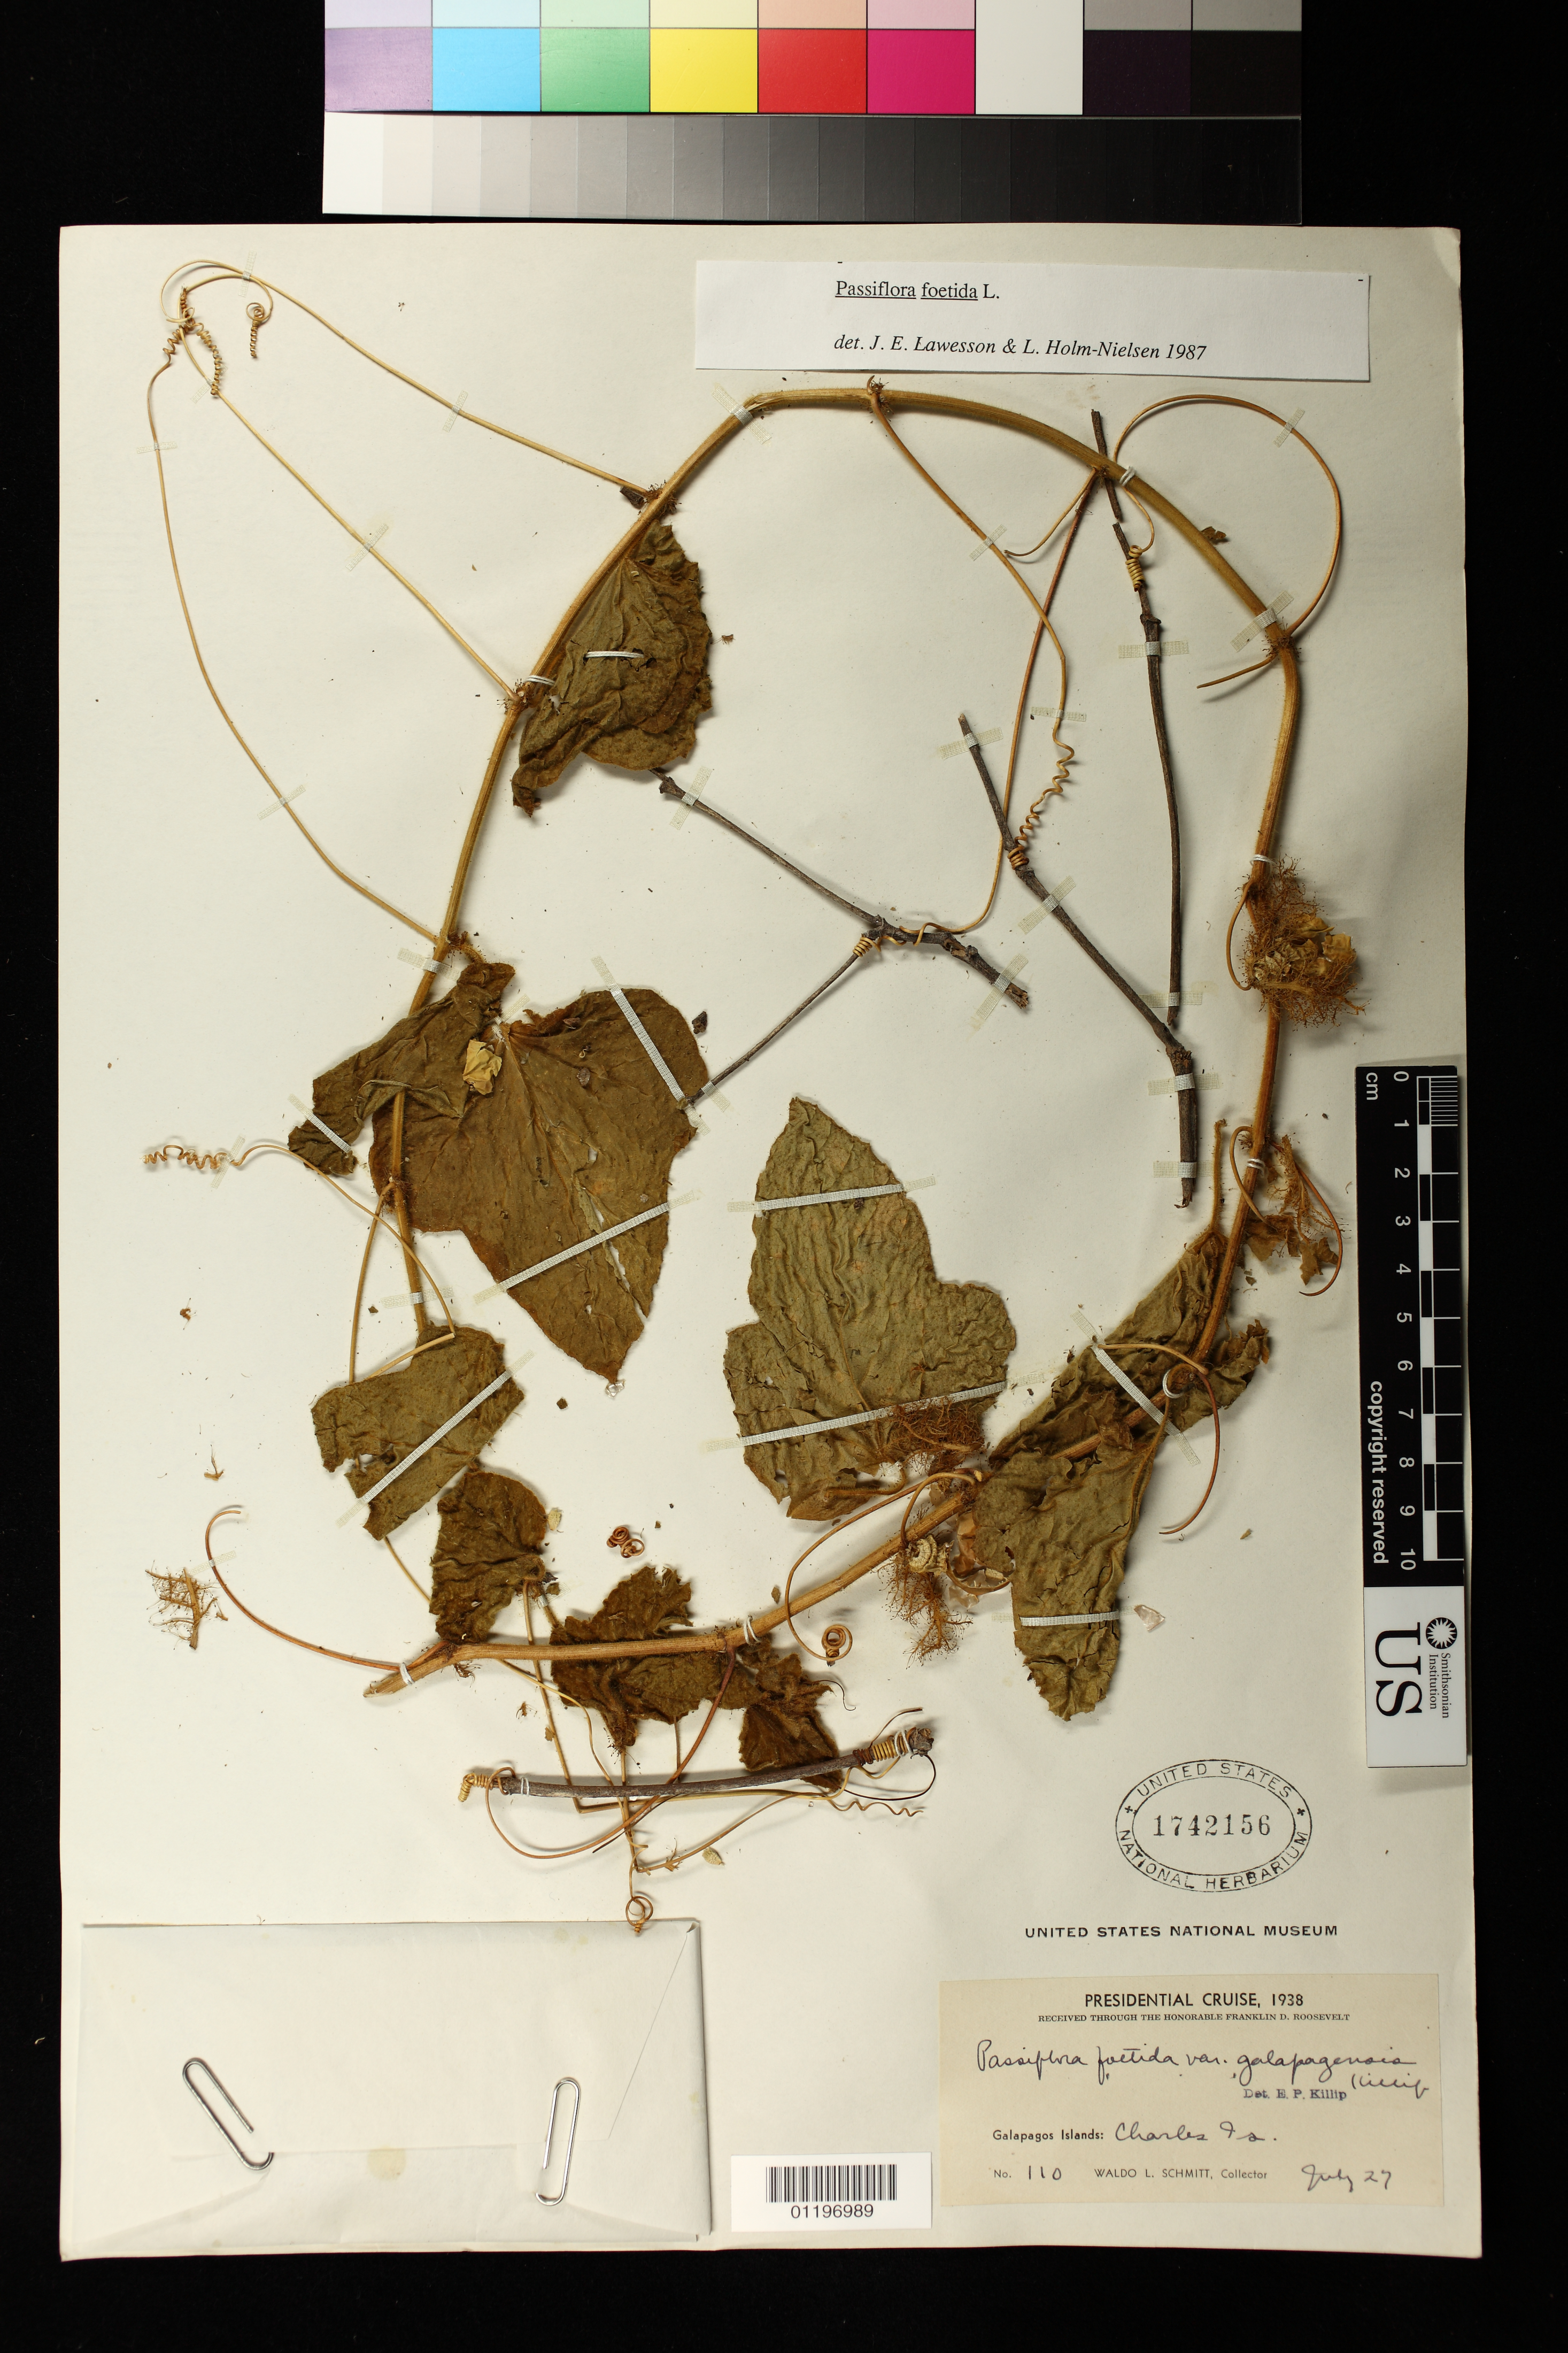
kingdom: Plantae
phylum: Tracheophyta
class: Magnoliopsida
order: Malpighiales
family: Passifloraceae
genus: Passiflora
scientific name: Passiflora foetida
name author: L.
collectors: W. L. E. Schmidt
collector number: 110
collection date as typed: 27 Jul 1938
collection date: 1938-07-27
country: Ecuador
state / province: Colón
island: Floreana [Charles, Santa Maria]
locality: Charles Island, Galapagos Islands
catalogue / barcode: US 1742156